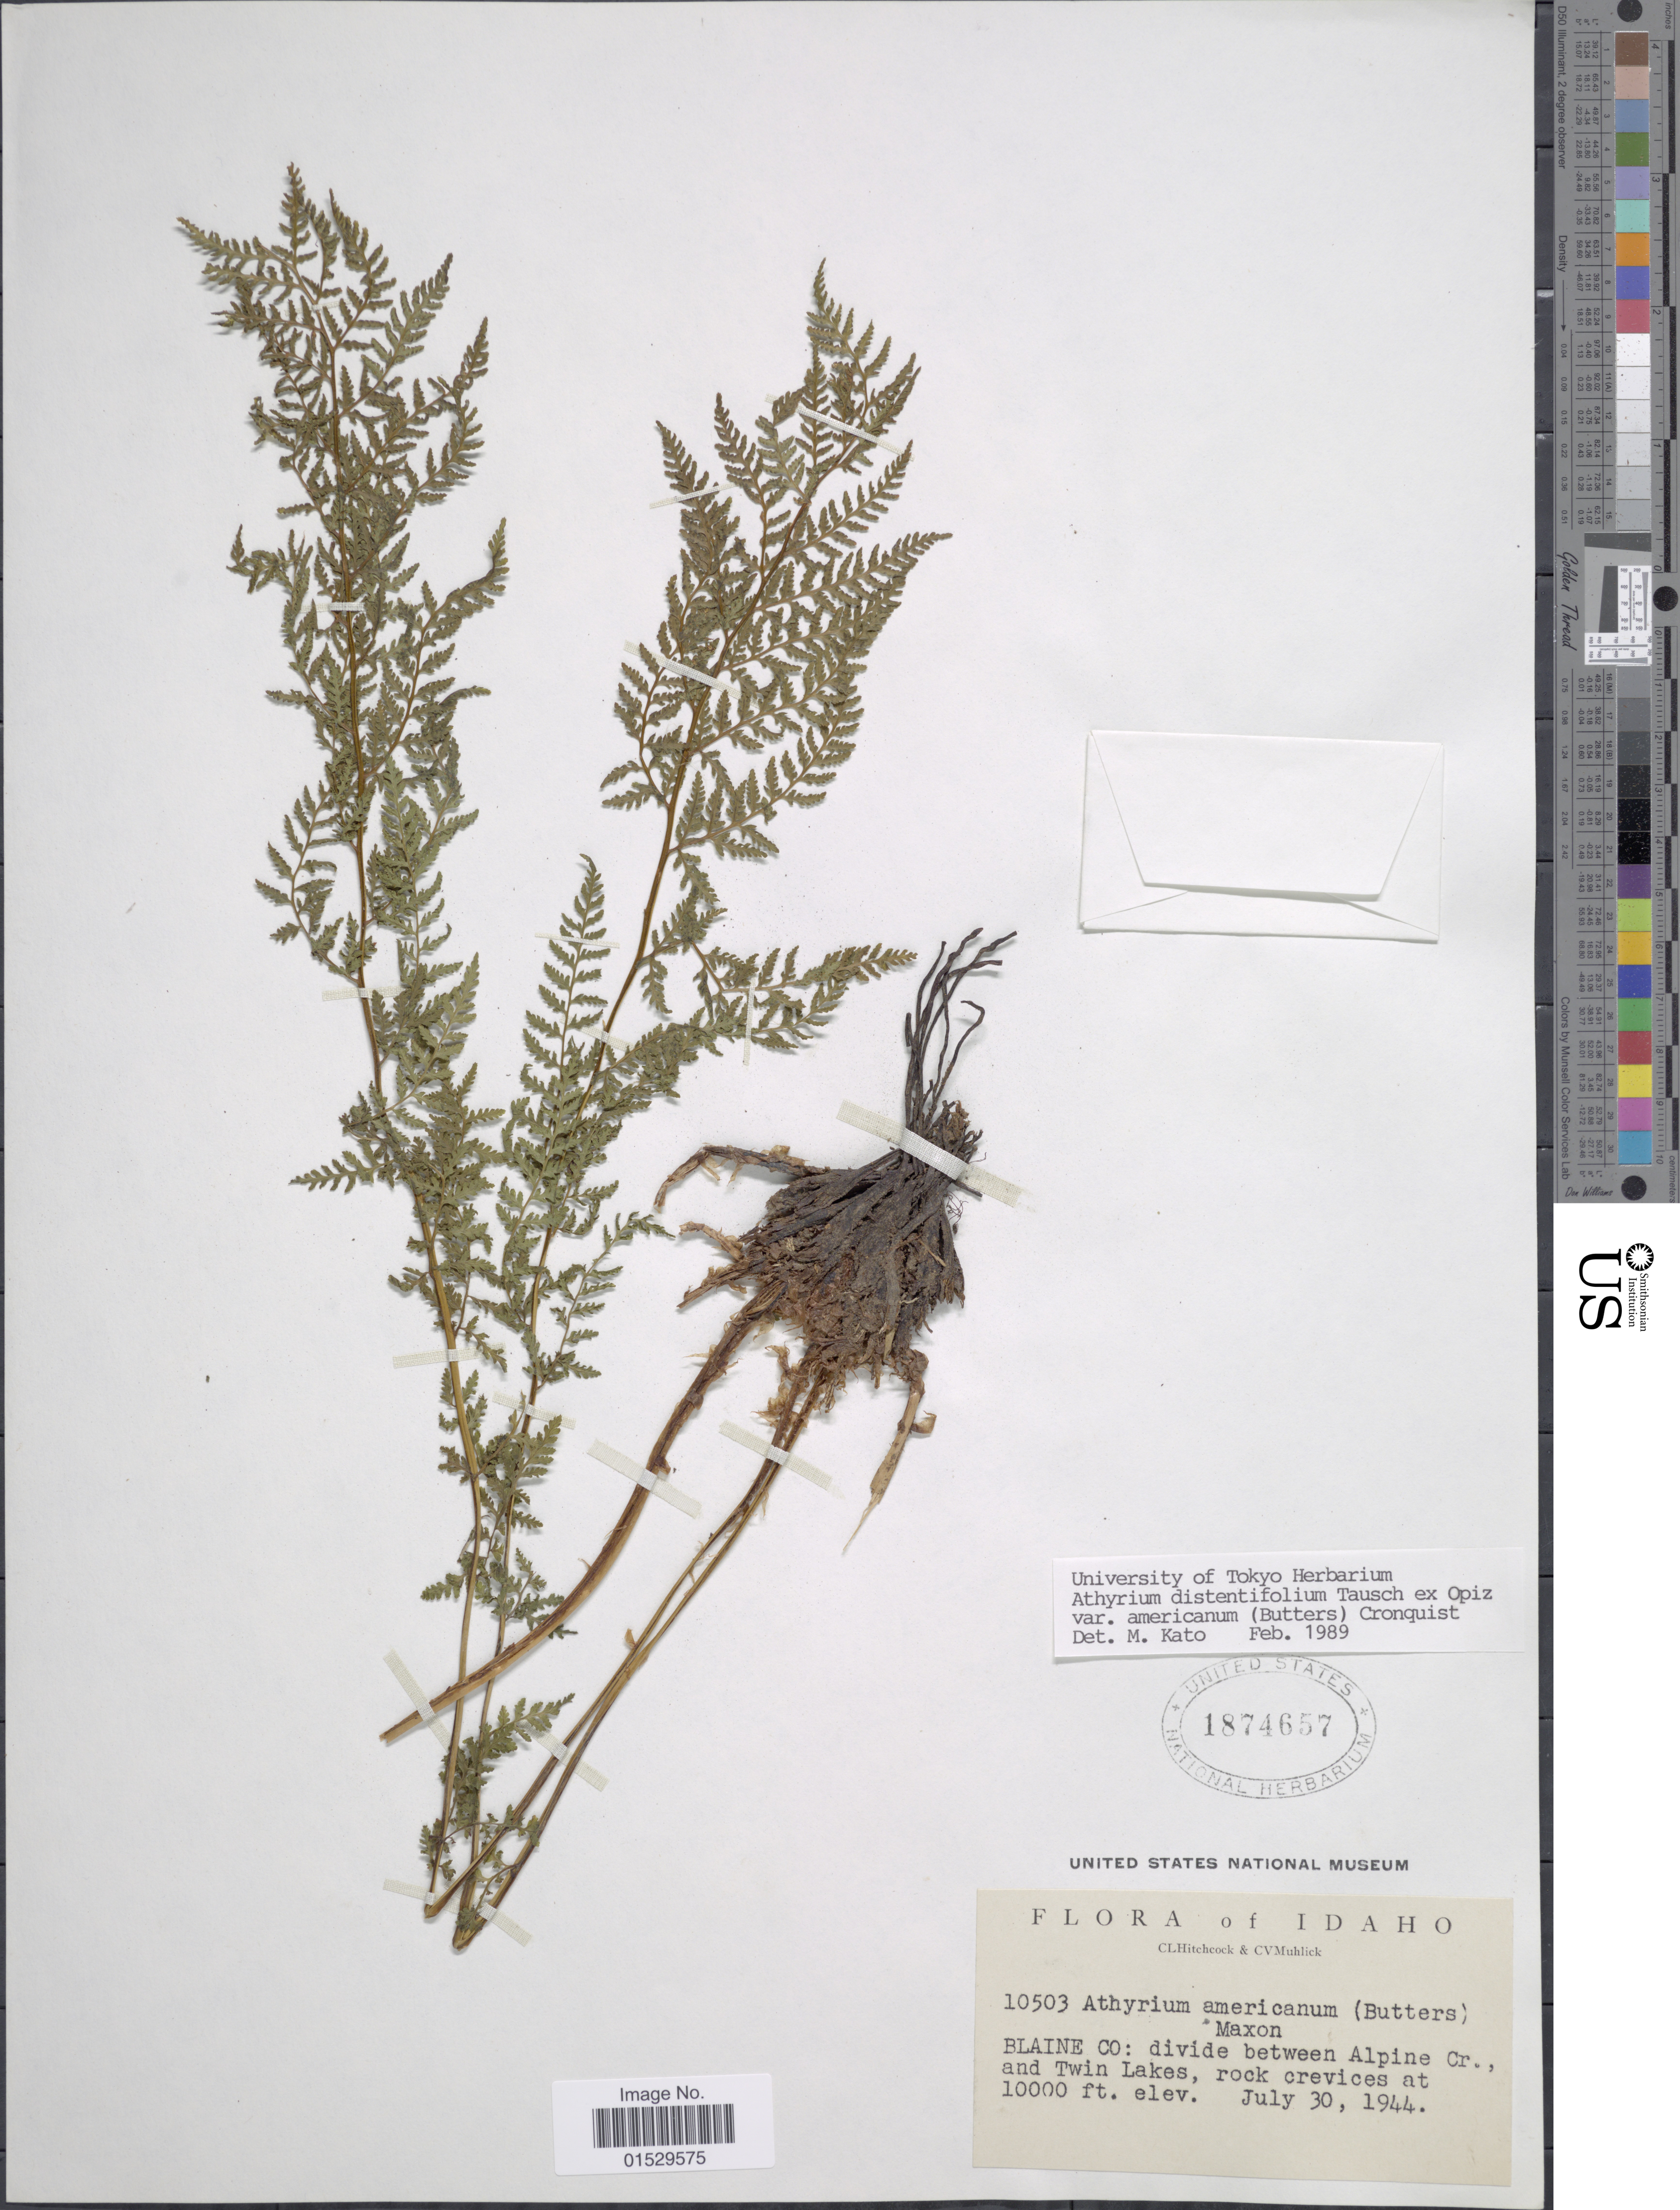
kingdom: Plantae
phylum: Tracheophyta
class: Polypodiopsida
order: Polypodiales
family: Athyriaceae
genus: Athyrium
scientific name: Athyrium distentifolilum subsp. americanum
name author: (Butters) Hultén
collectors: C. L. Hitchcock & C. V. Muhlick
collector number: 10503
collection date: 1944-07-30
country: United States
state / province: Idaho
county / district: Blaine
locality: divide between Alpine Cr., and Twin Lakes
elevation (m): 3048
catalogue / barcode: US 1874657